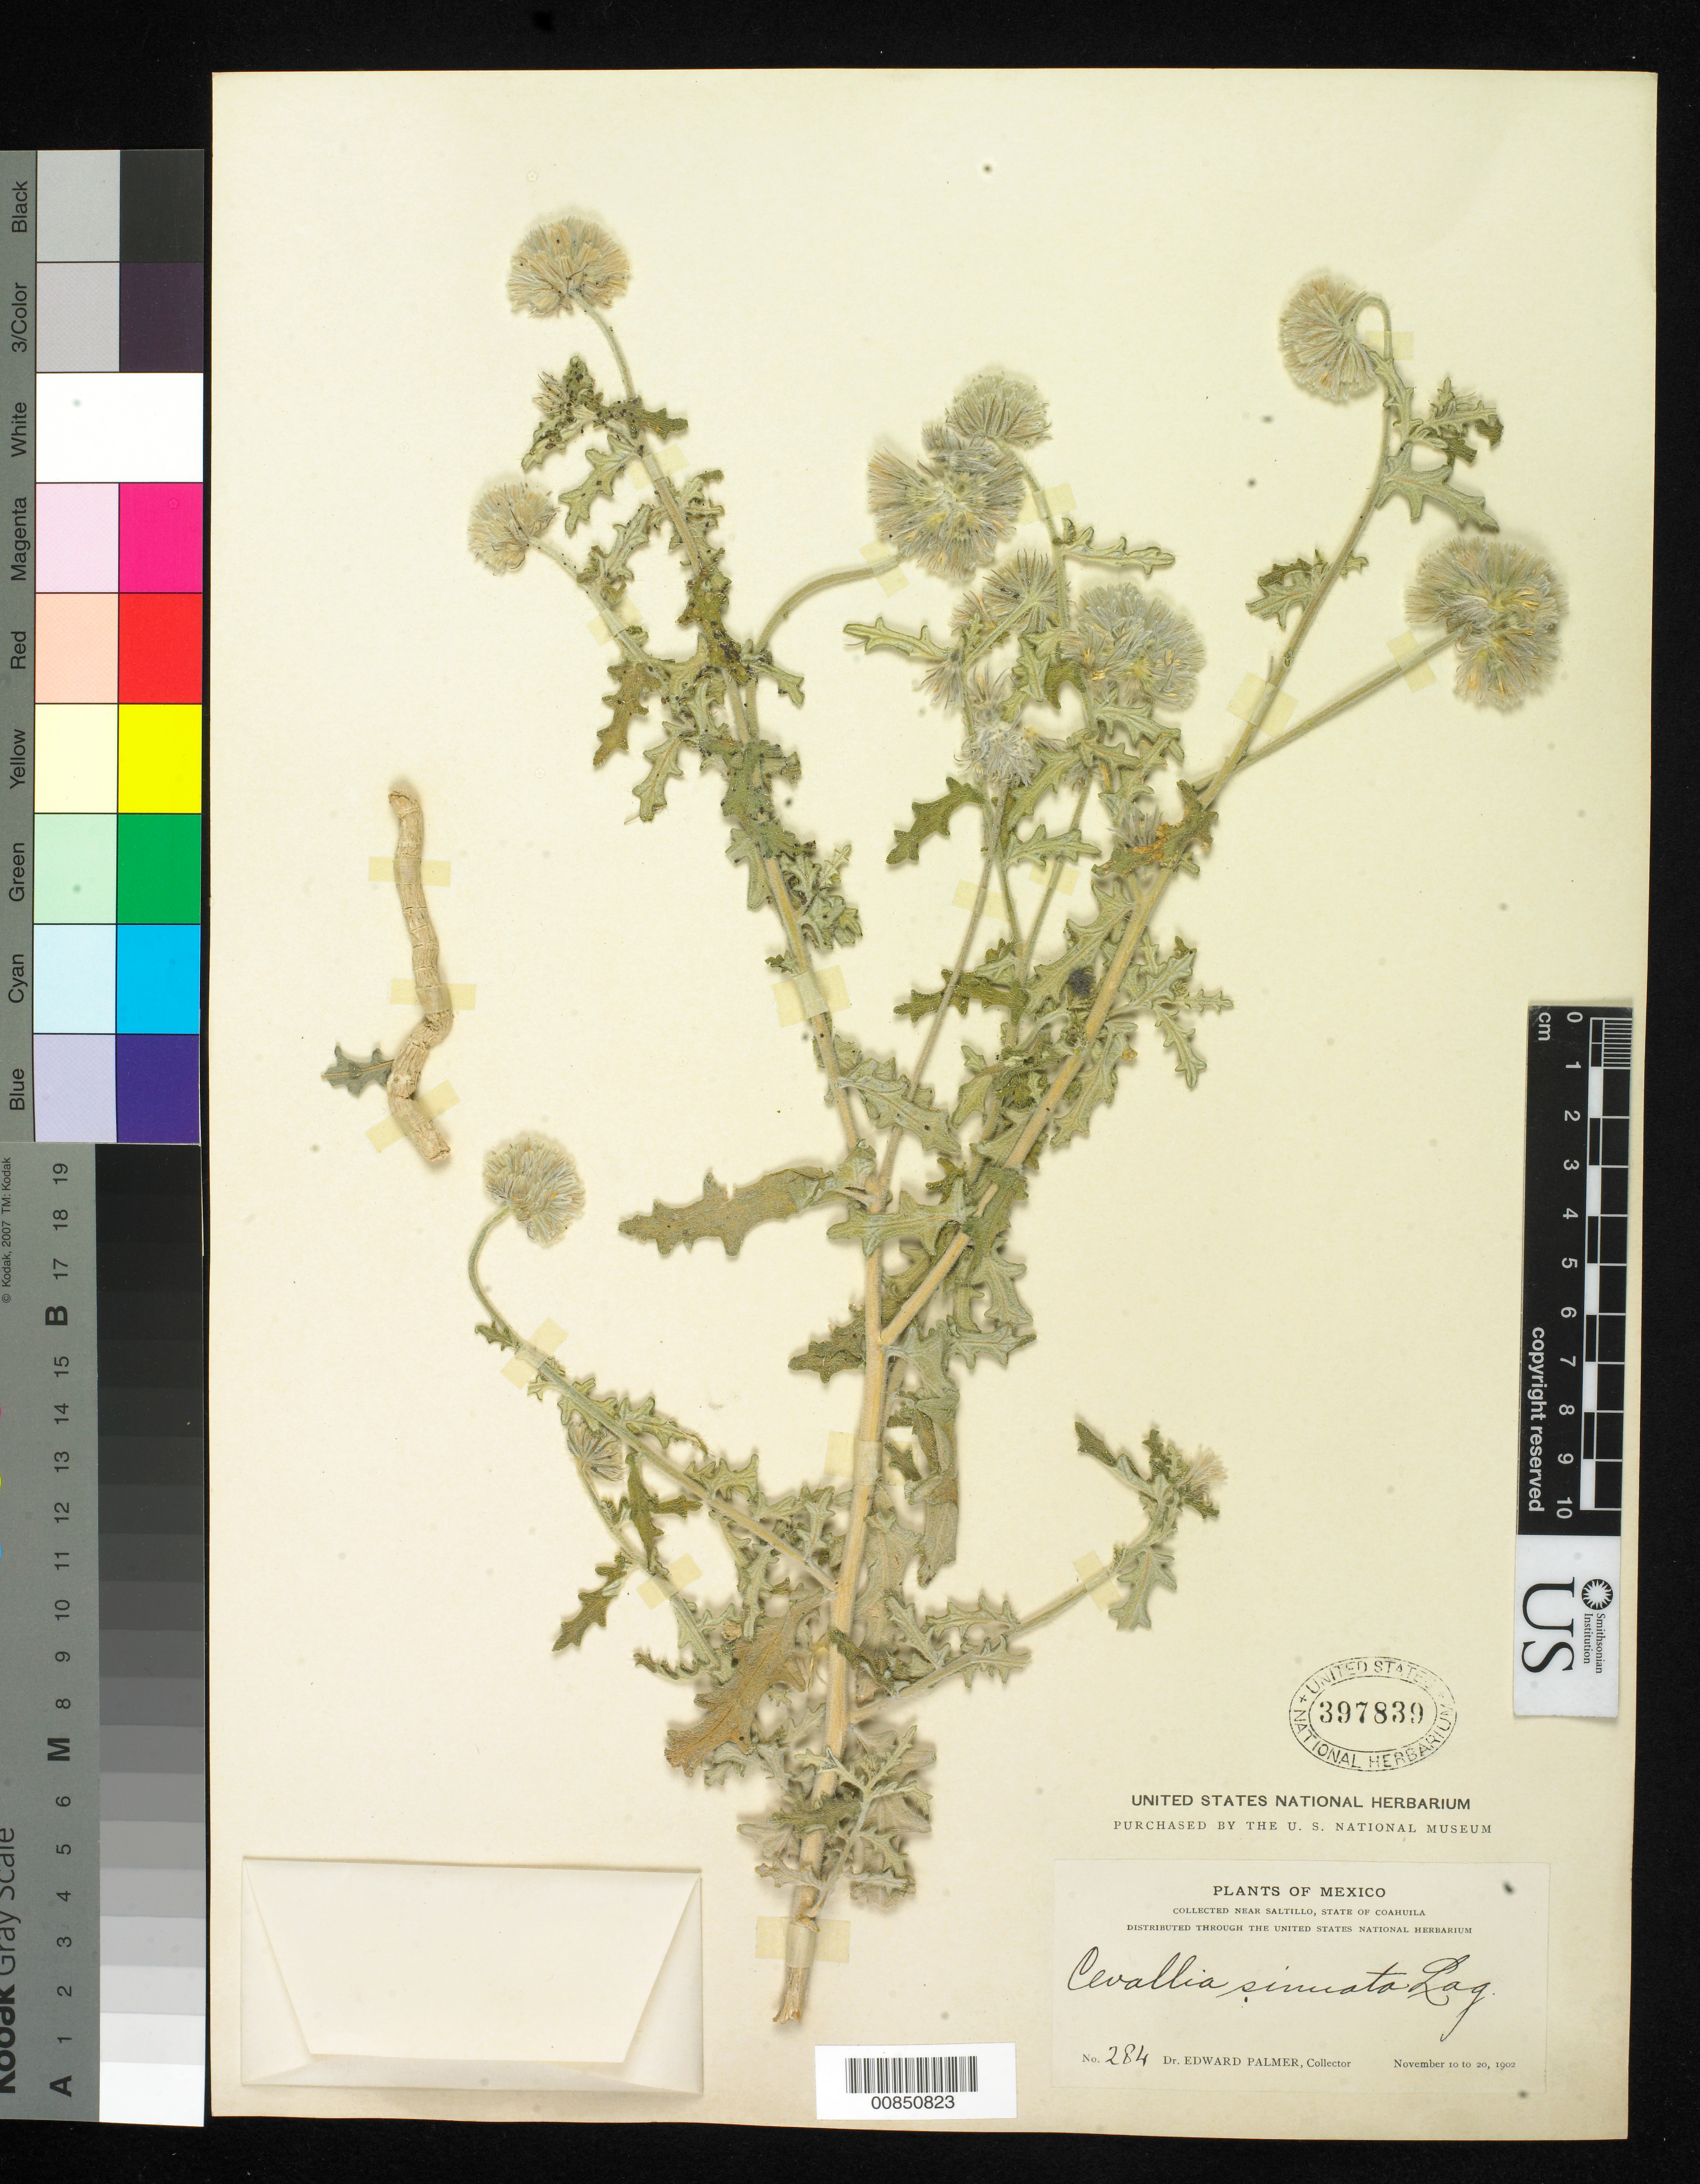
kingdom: Plantae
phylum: Tracheophyta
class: Magnoliopsida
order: Cornales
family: Loasaceae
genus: Cevallia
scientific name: Cevallia sinuata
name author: Lag.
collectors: E. Palmer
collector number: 284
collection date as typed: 10 Nov 1902 to 20 Nov 1902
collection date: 1902-11-10/1902-11-20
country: Mexico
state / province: Coahuila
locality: Near Saltillo, Coahuila.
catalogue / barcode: US 397839